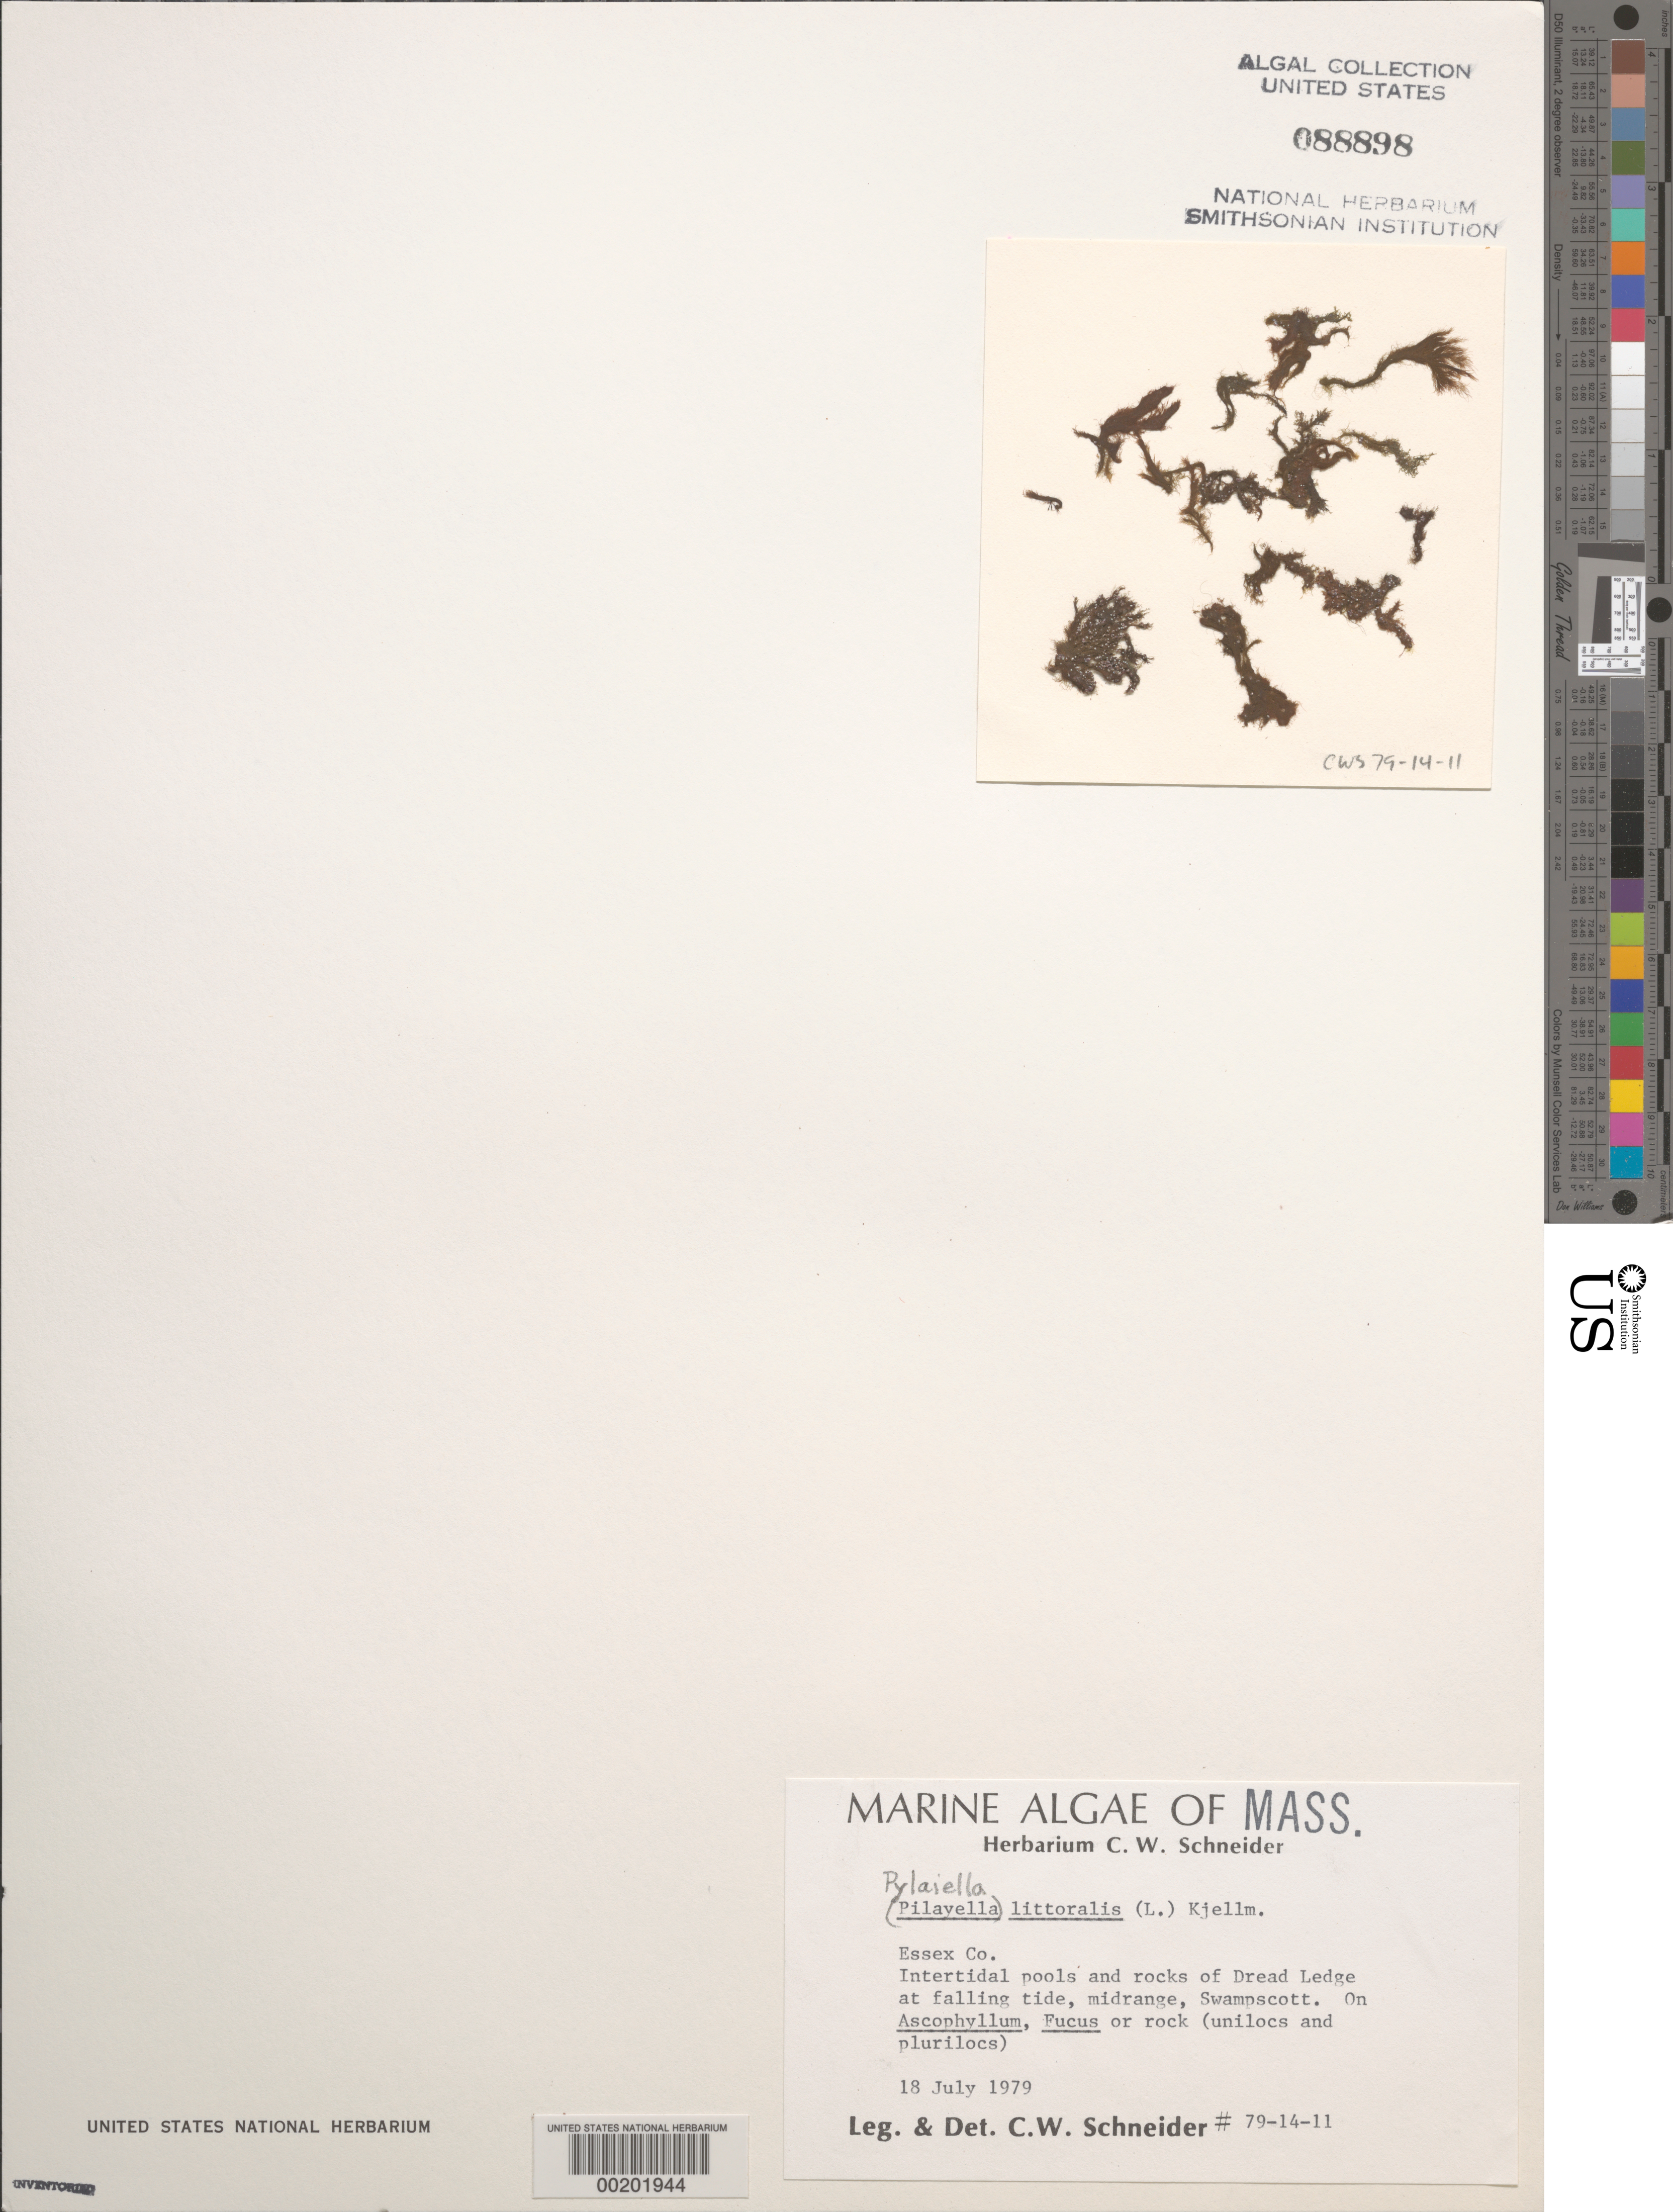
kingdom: Chromista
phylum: Ochrophyta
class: Phaeophyceae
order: Ectocarpales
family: Acinetosporaceae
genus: Pylaiella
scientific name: Pylaiella litoralis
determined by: Schneider, C. W.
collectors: C. W. Schneider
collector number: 79-14-11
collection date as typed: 18 Jul 1979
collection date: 1979-07-18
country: United States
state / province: Massachusetts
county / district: Essex County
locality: Dread Ledge, Swampscott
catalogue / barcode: US 88898